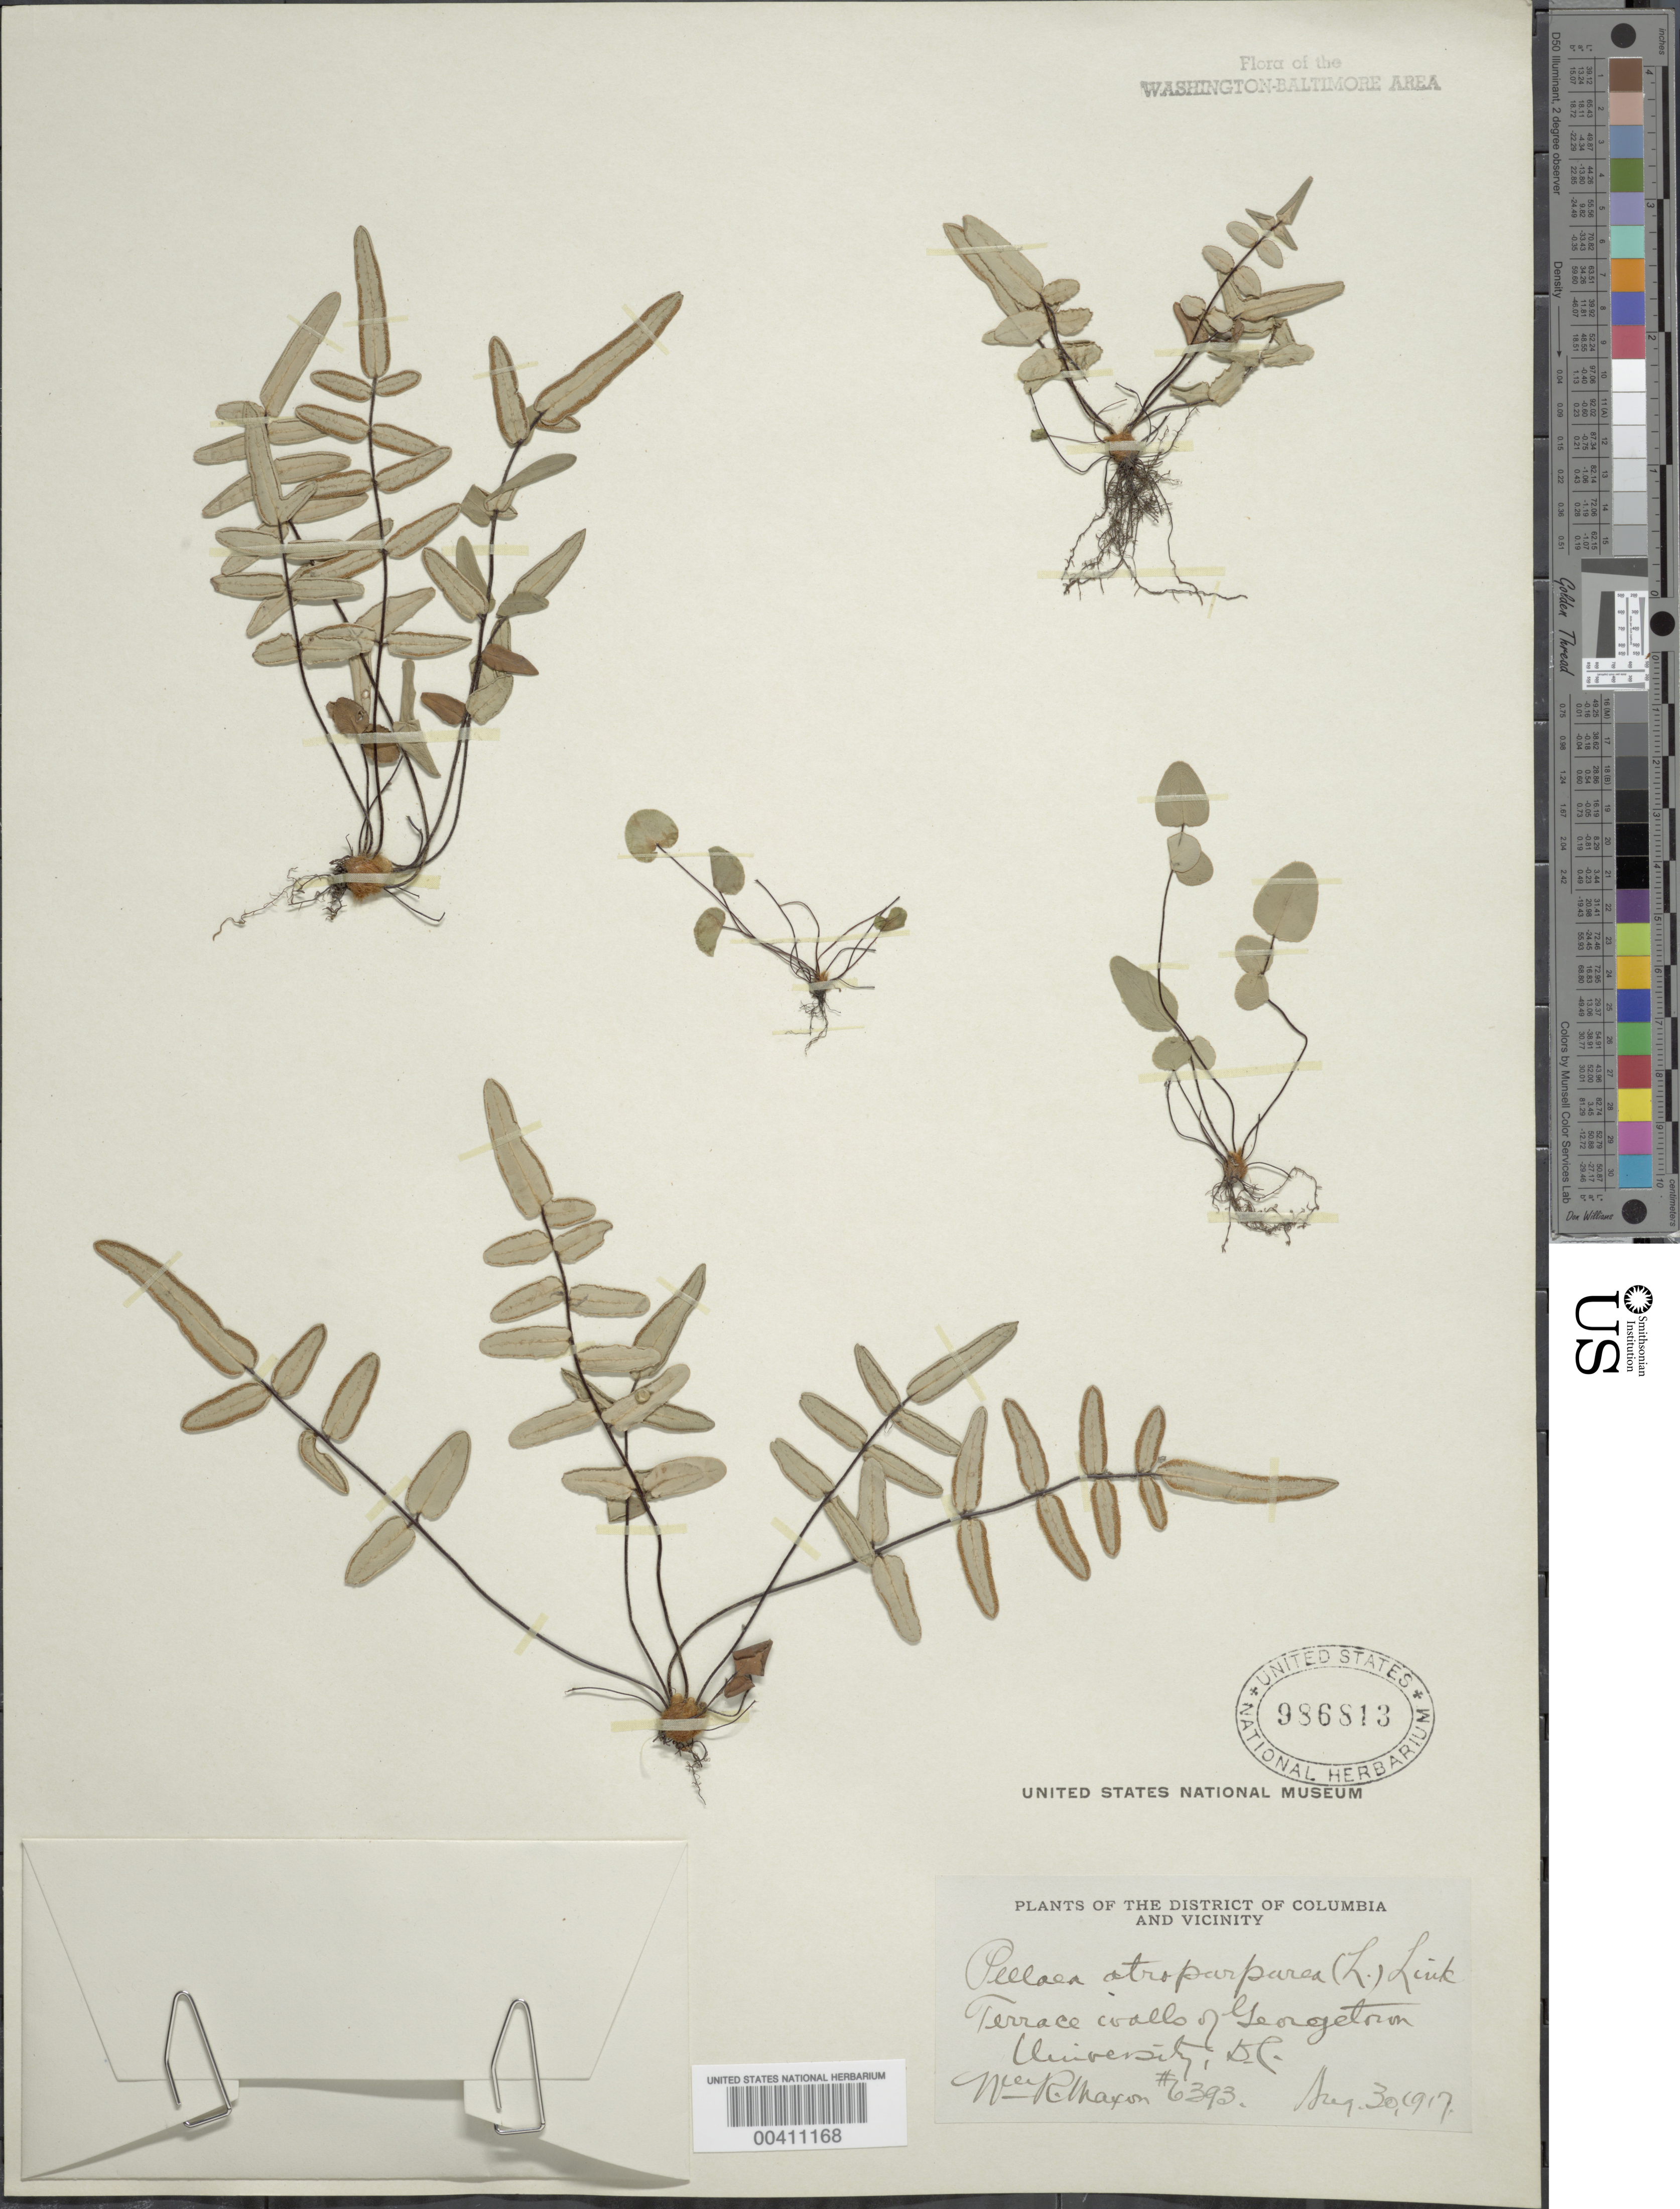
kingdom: Plantae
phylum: Tracheophyta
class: Polypodiopsida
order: Polypodiales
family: Pteridaceae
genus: Pellaea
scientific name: Pellaea atropurpurea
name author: (L.) Link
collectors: W. R. Maxon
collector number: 6393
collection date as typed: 30 Aug 1917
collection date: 1917-08-30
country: United States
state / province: District of Columbia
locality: Georgetown University Wall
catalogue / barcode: US 986813